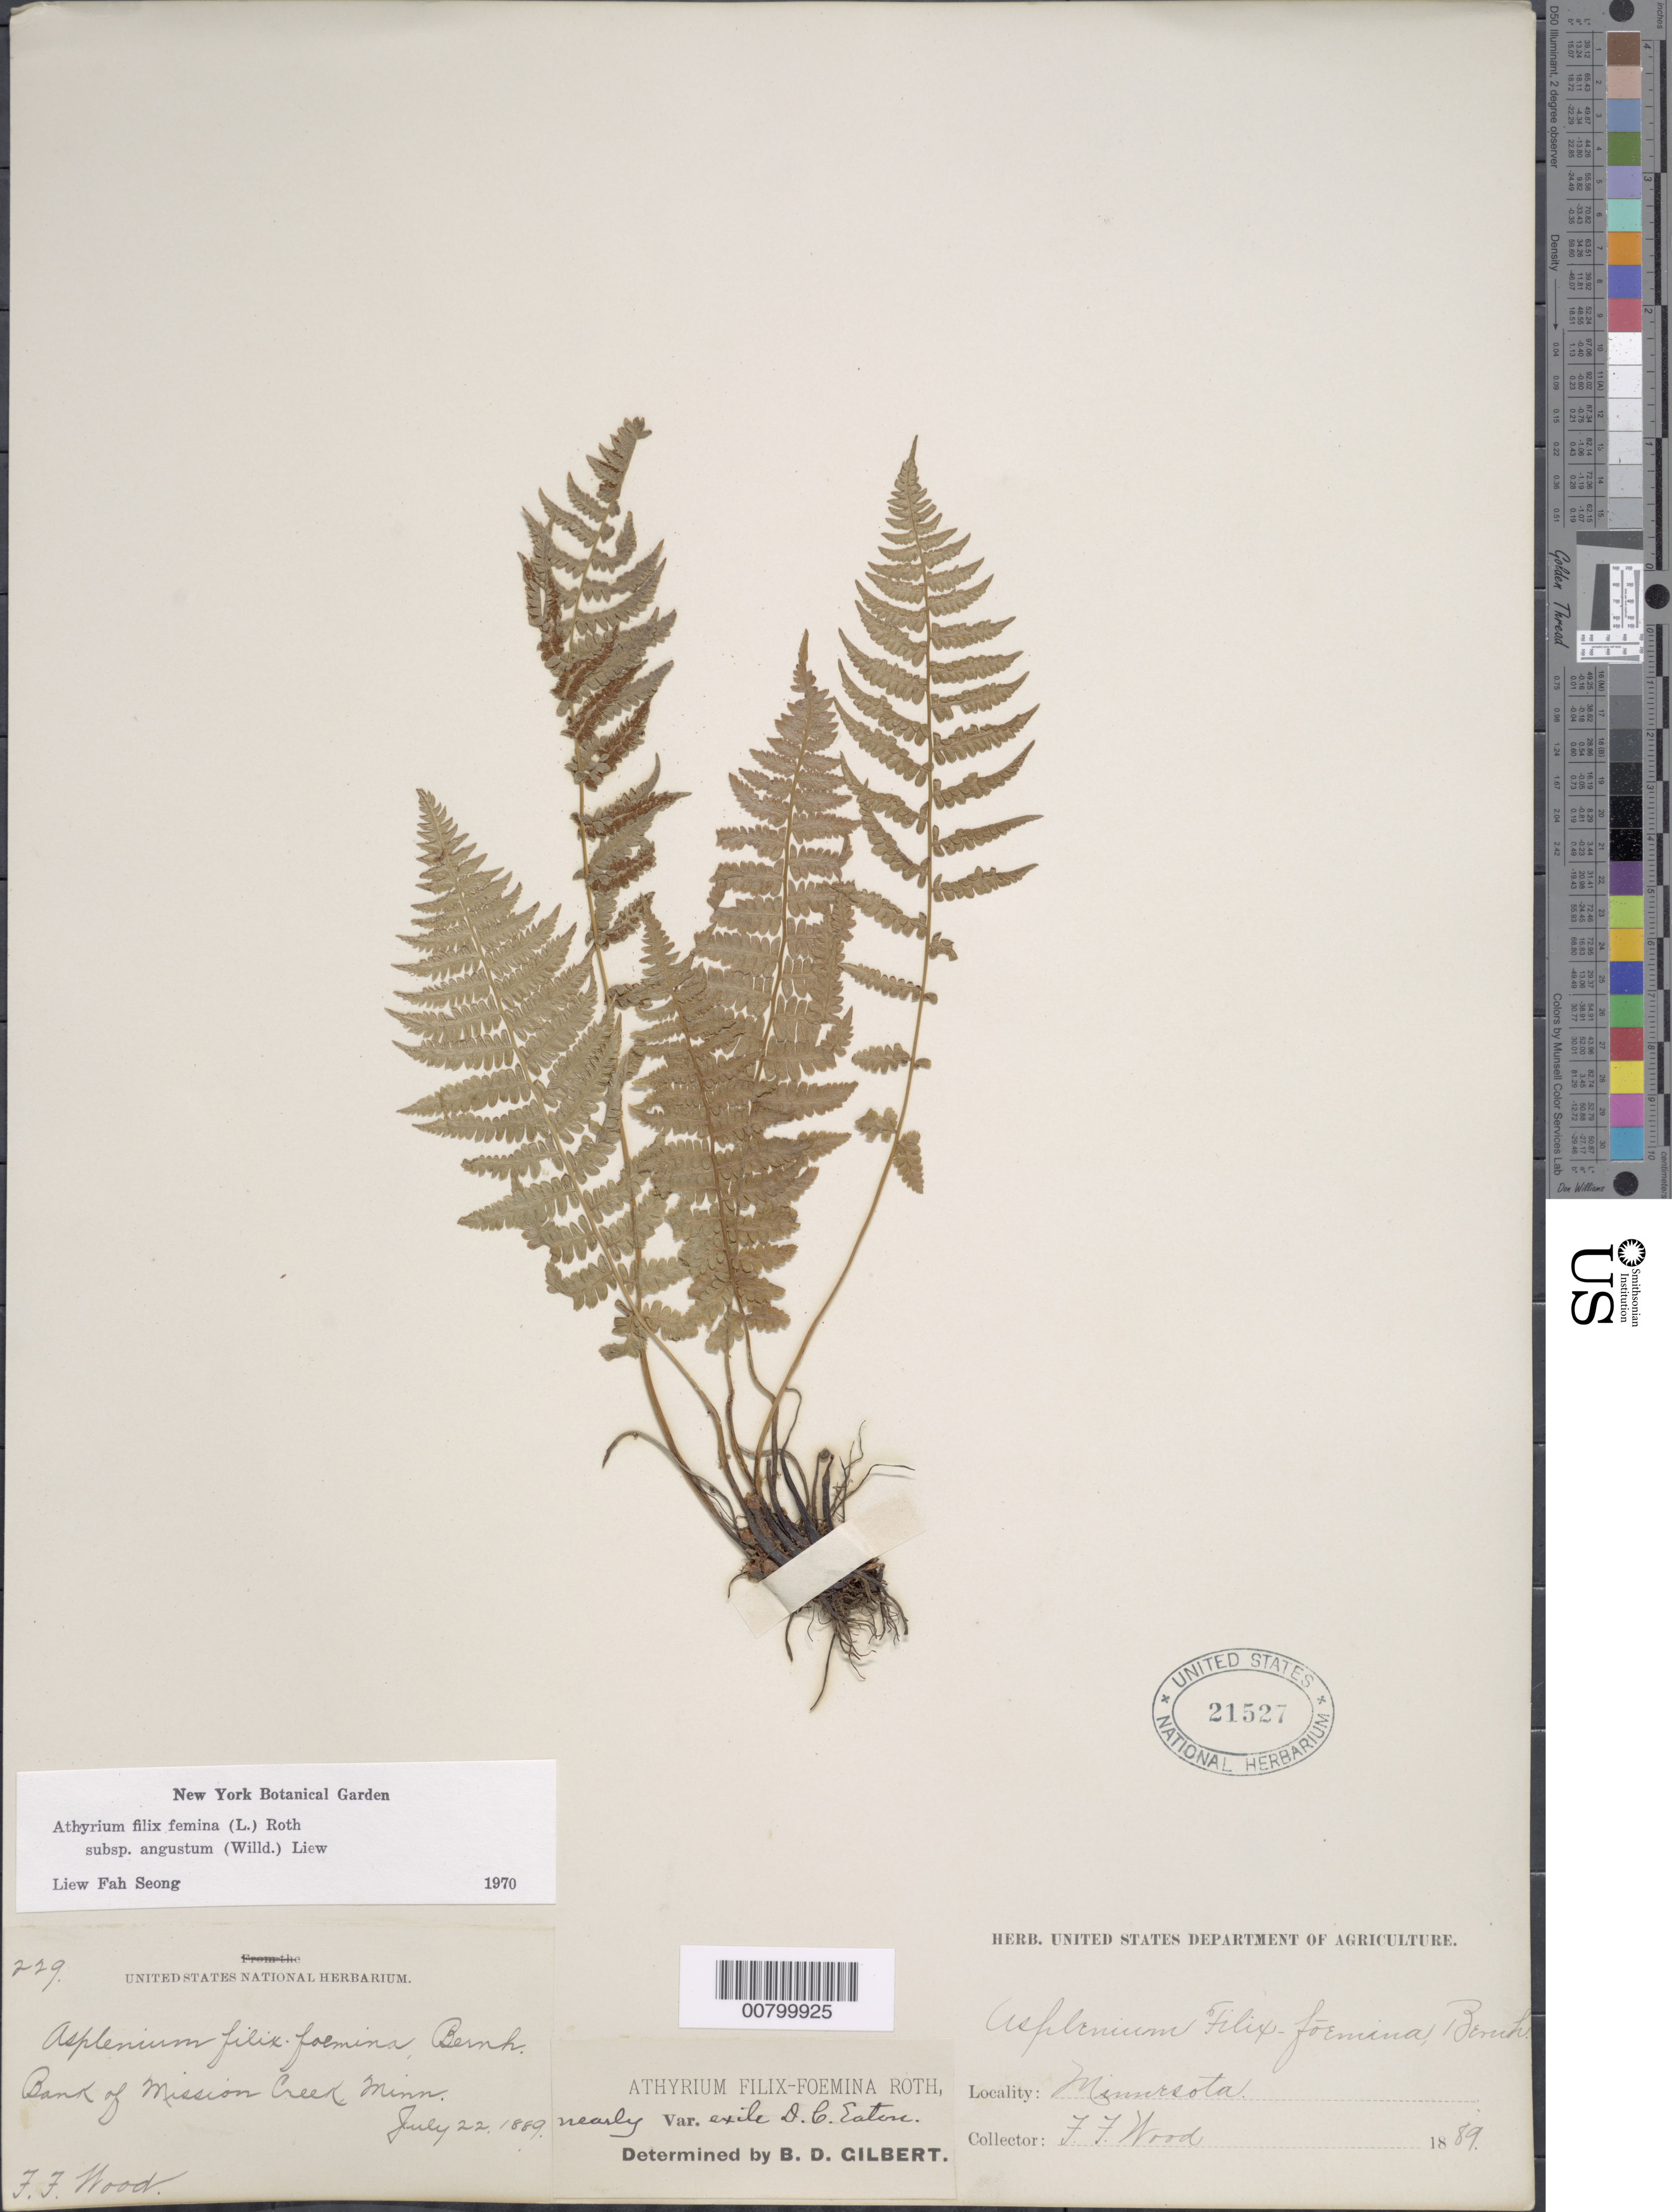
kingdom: Plantae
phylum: Tracheophyta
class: Polypodiopsida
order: Polypodiales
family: Athyriaceae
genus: Athyrium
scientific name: Athyrium filix-femina subsp. angustatum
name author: (Willd.) R.T. Clausen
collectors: F. Wood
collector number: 229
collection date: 1889-07-22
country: United States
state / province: Minnesota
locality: Bank of Mission Creek, Minn.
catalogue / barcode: US 21527